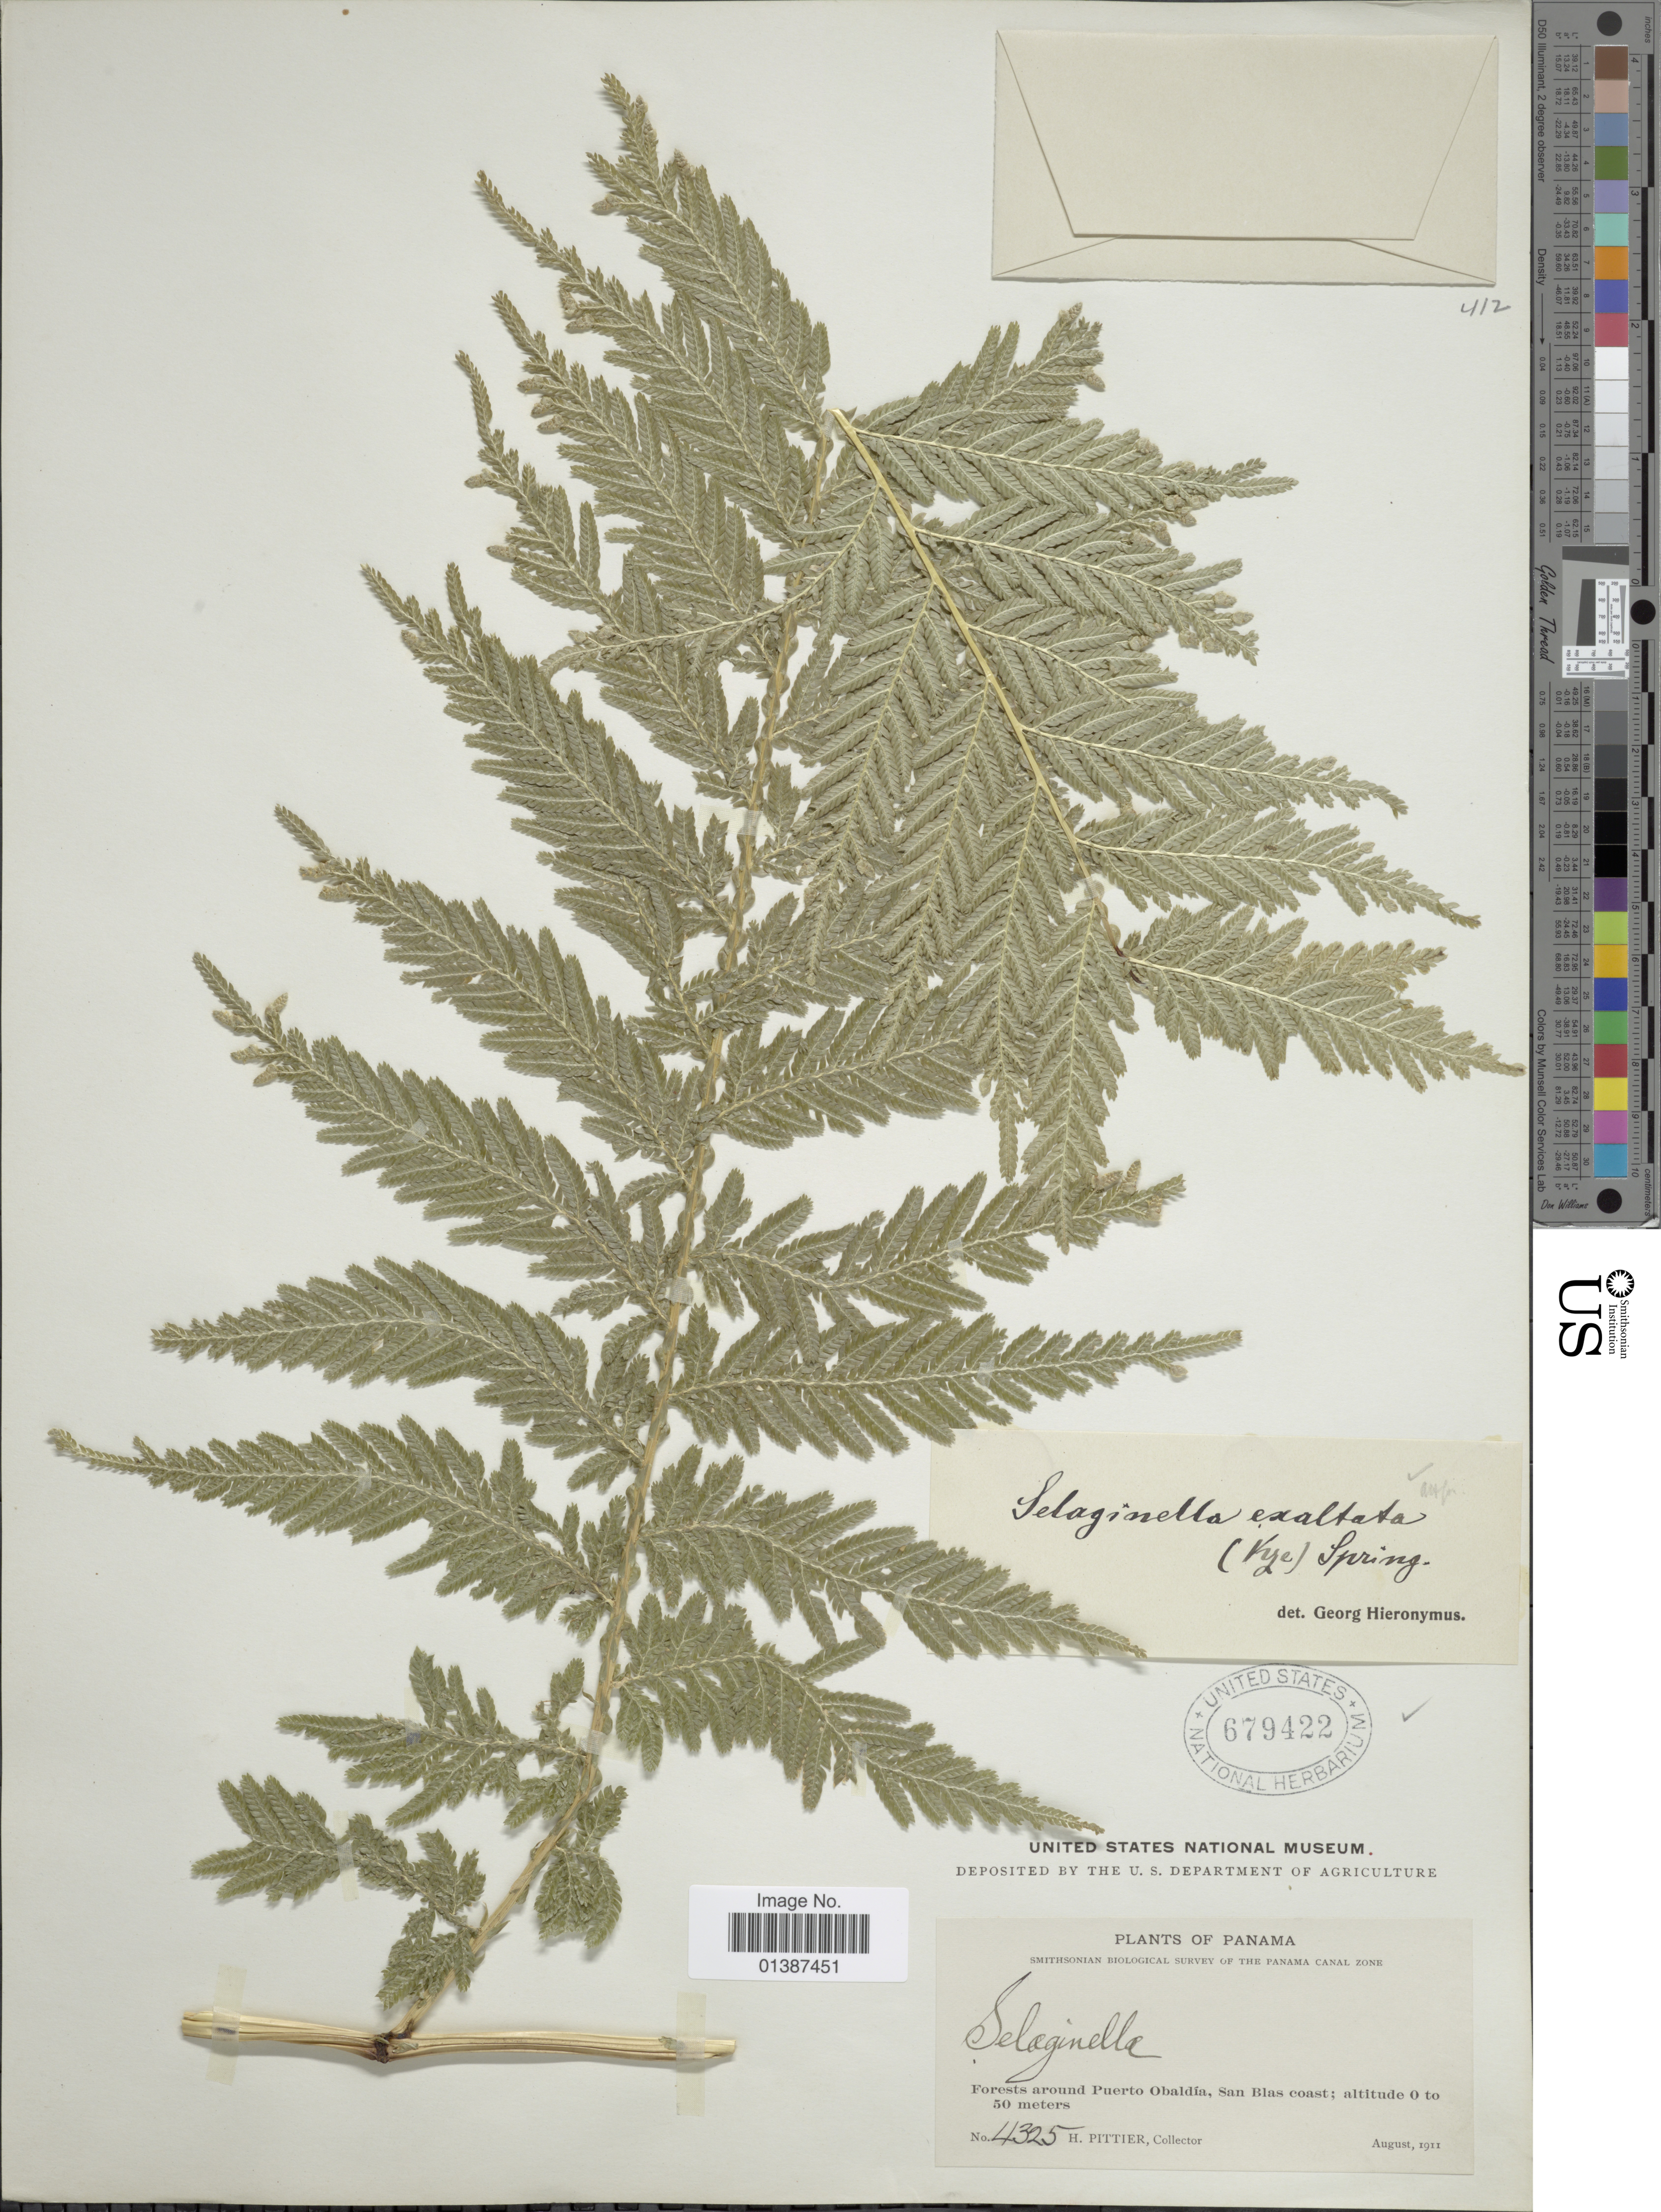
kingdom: Plantae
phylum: Tracheophyta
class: Lycopodiopsida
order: Selaginellales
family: Selaginellaceae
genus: Selaginella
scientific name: Selaginella exaltata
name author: (Kunze) Spring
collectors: H. F. Pittier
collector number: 4325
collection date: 1911-08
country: Panama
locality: Forest around Puerto Obaldía, San Blas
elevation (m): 0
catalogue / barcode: US 679422